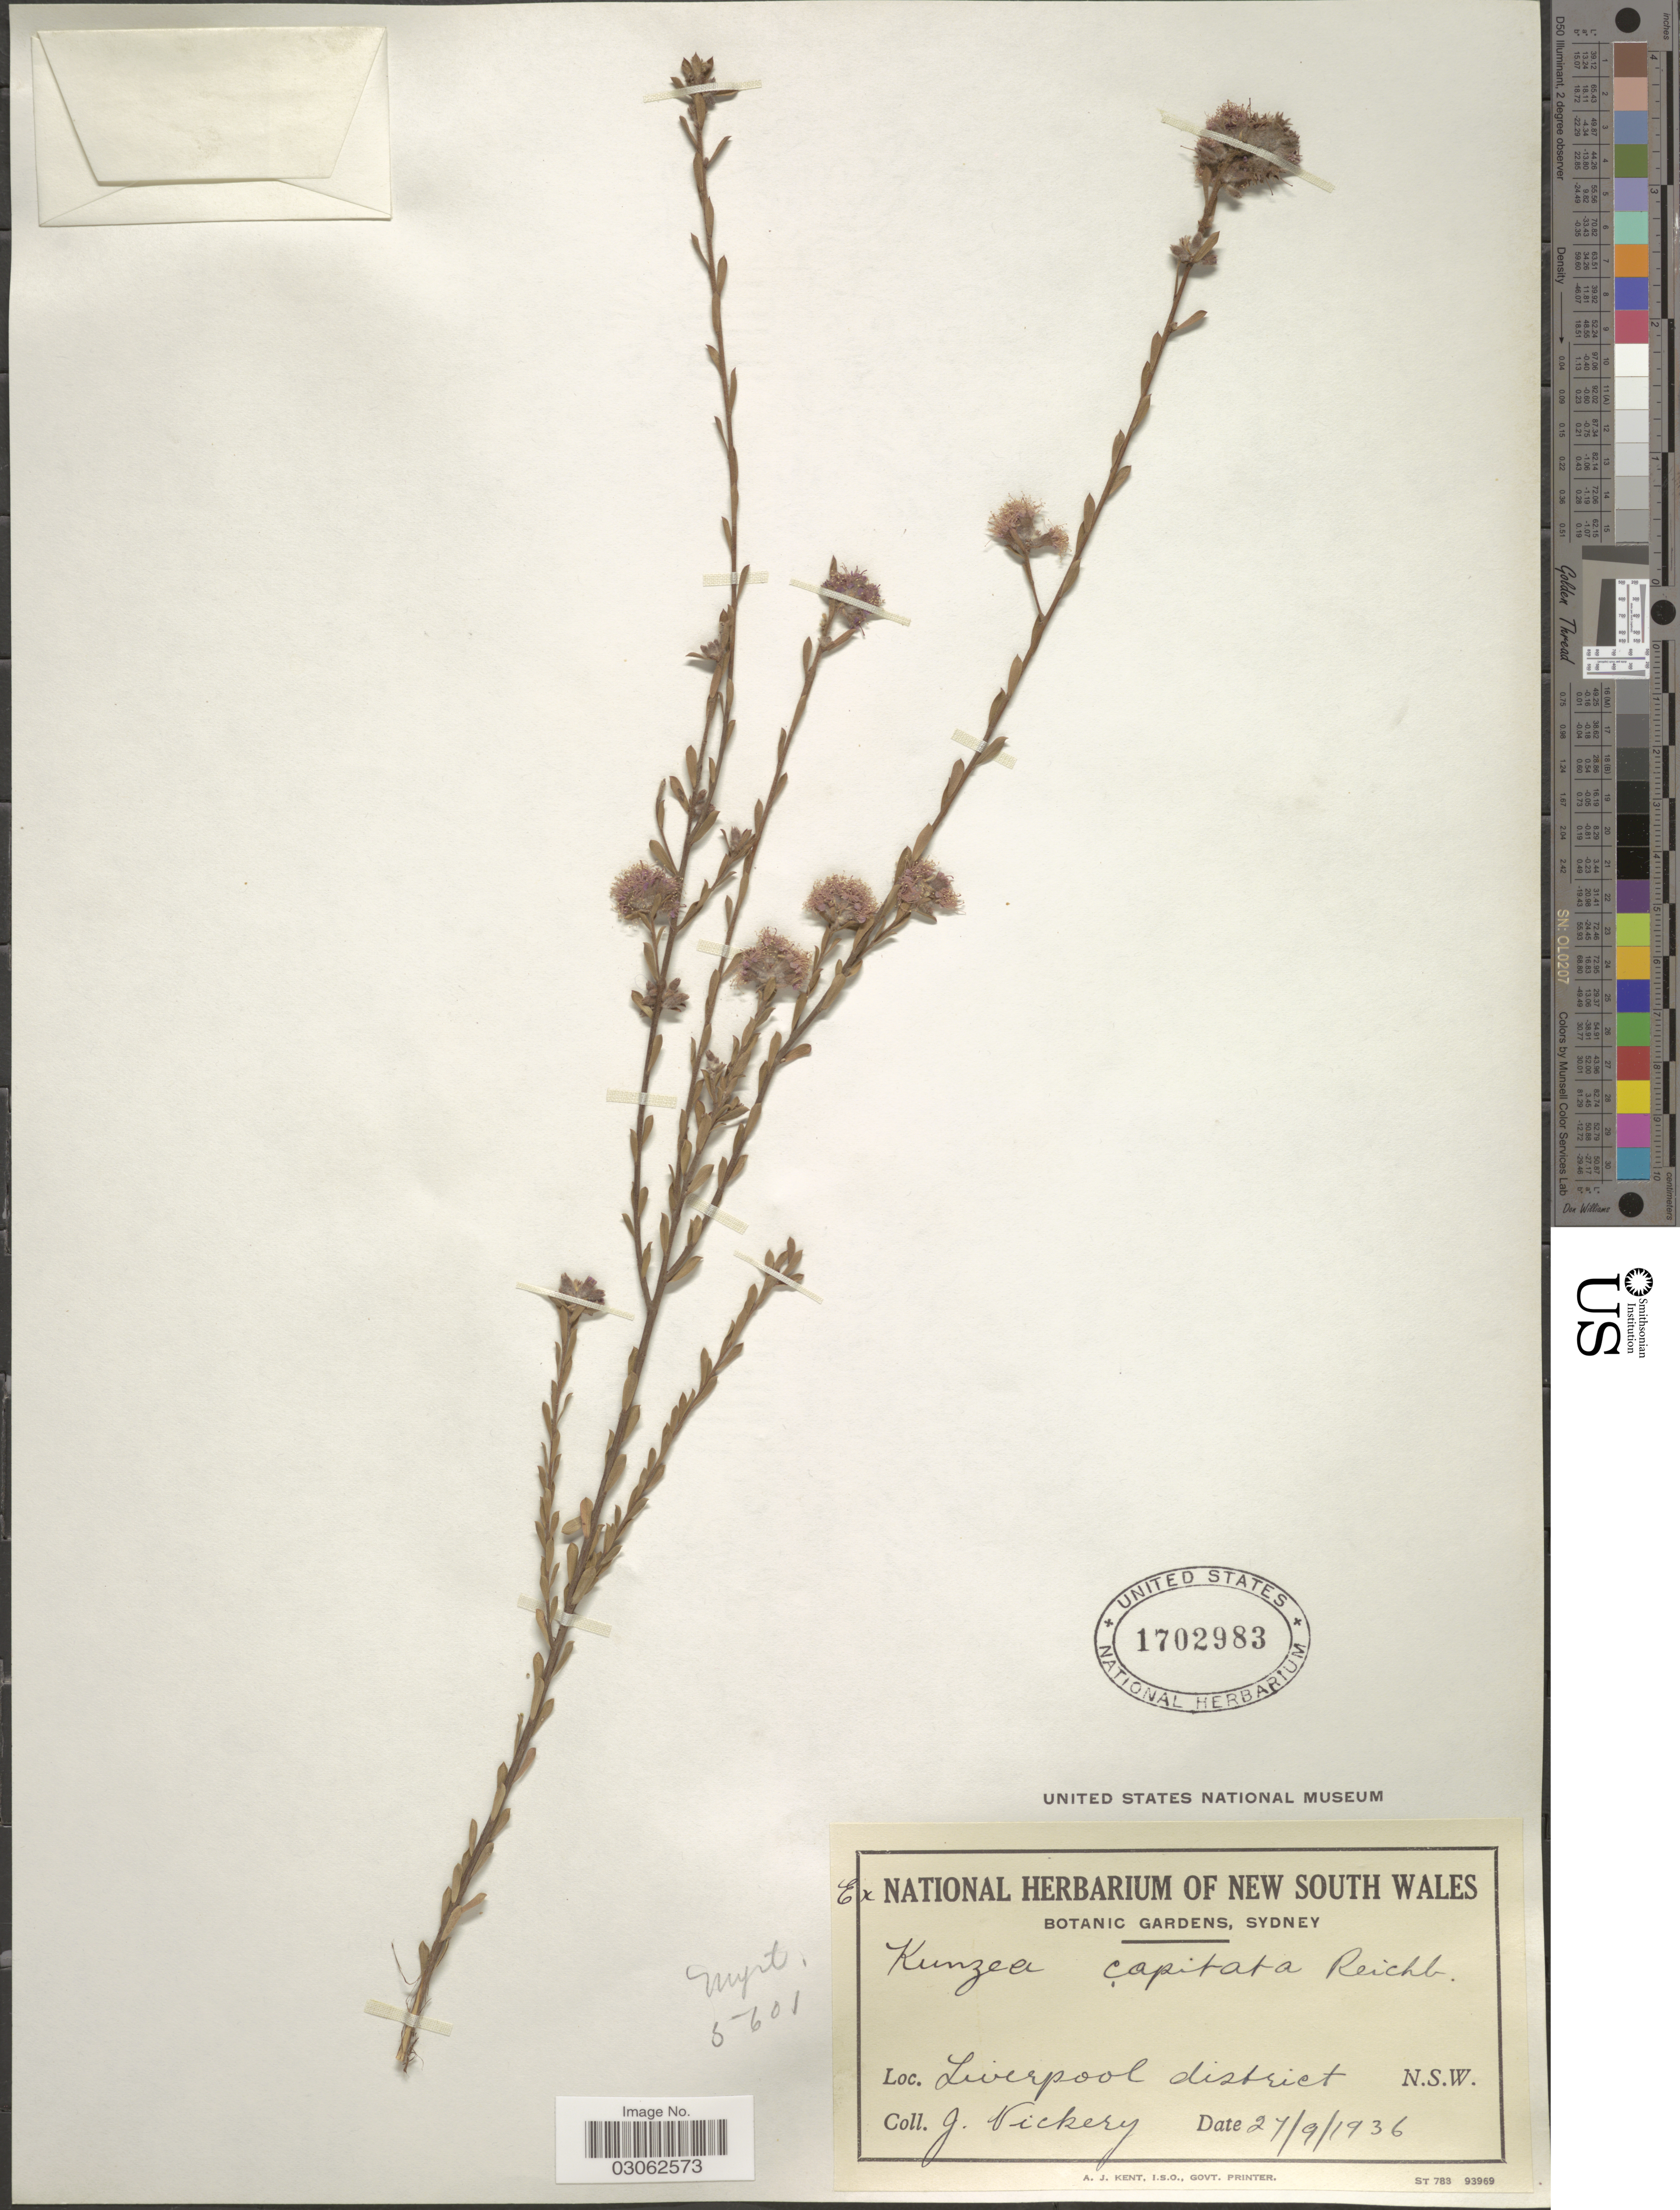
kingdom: Plantae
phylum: Tracheophyta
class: Magnoliopsida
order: Myrtales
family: Myrtaceae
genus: Kunzea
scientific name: Kunzea capitata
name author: (Sm.) Heynh.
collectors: J. Vickery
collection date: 1936-09-27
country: Australia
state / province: New South Wales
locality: Liverpool district N.S.W.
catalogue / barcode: US 1702983